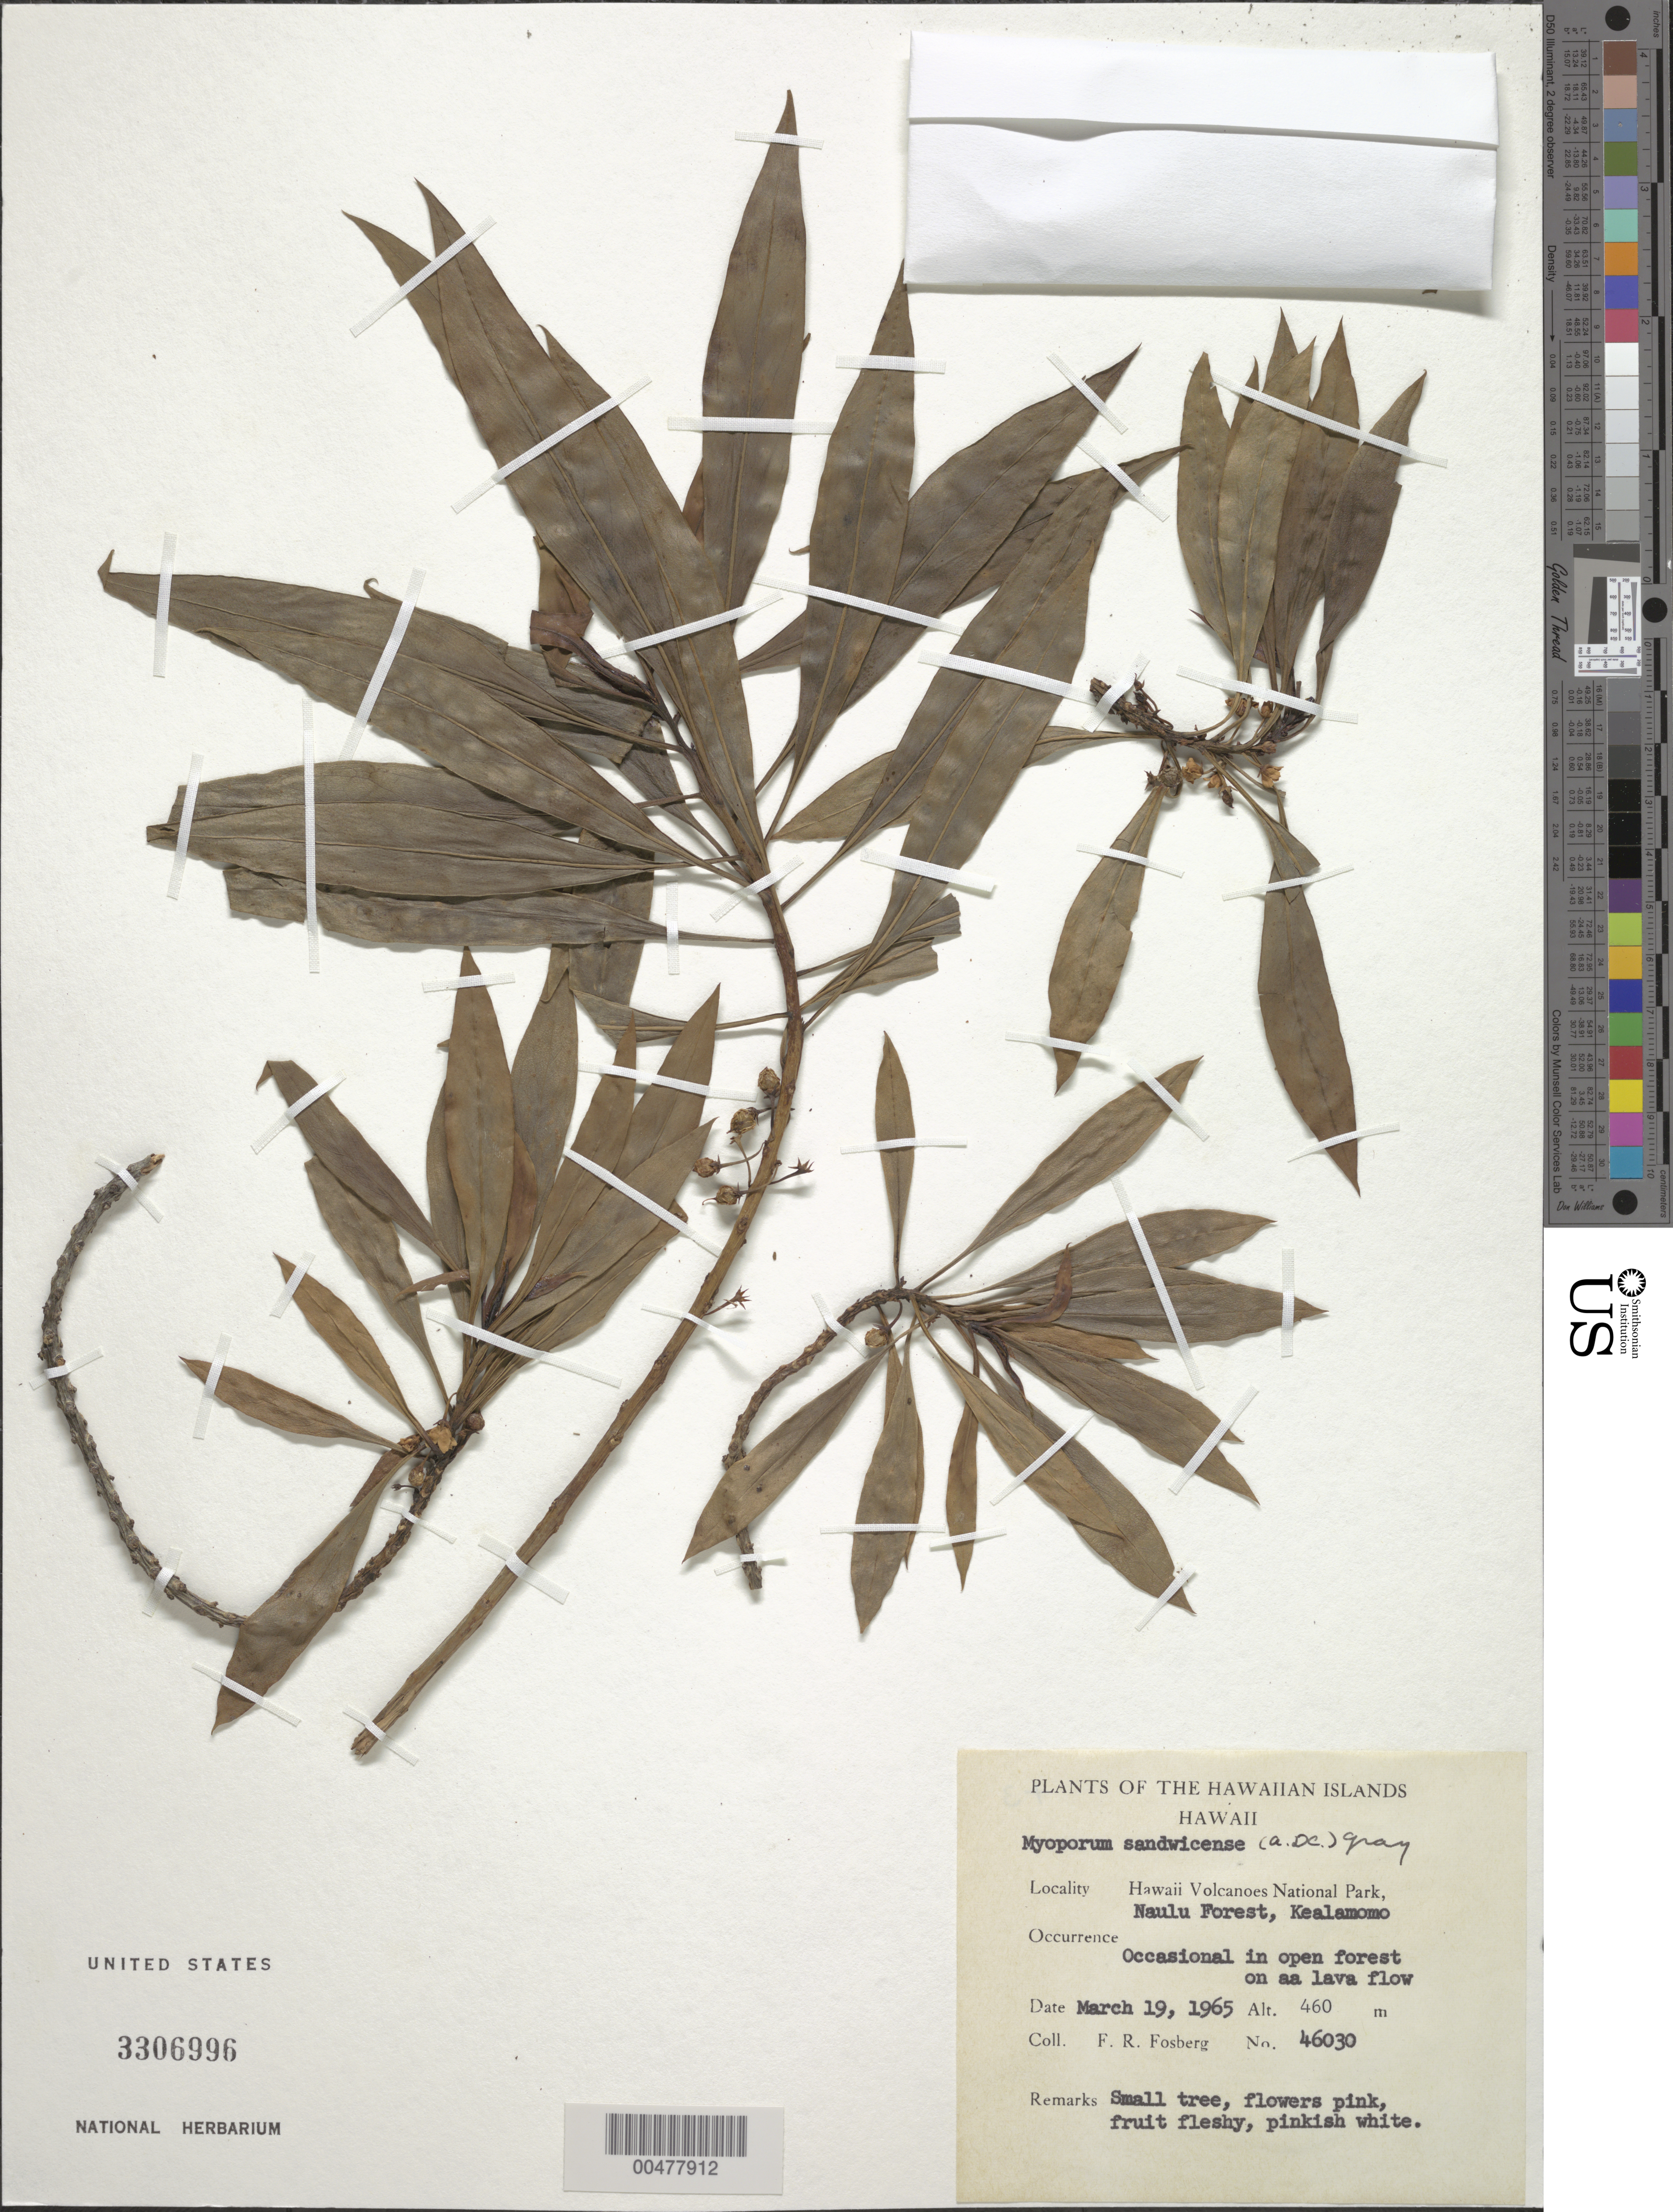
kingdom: Plantae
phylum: Tracheophyta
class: Magnoliopsida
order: Lamiales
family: Scrophulariaceae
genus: Myoporum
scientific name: Myoporum sandwicense subsp. sandwicense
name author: A. Gray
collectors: F. R. Fosberg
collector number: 46030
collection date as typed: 19 Mar 1965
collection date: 1965-03-19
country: United States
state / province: Hawaii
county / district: Hawaii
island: Hawaii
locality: Hawaii Volcanoes National Park, Naulu Forest, Kealamomo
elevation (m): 460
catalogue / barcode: US 3306996